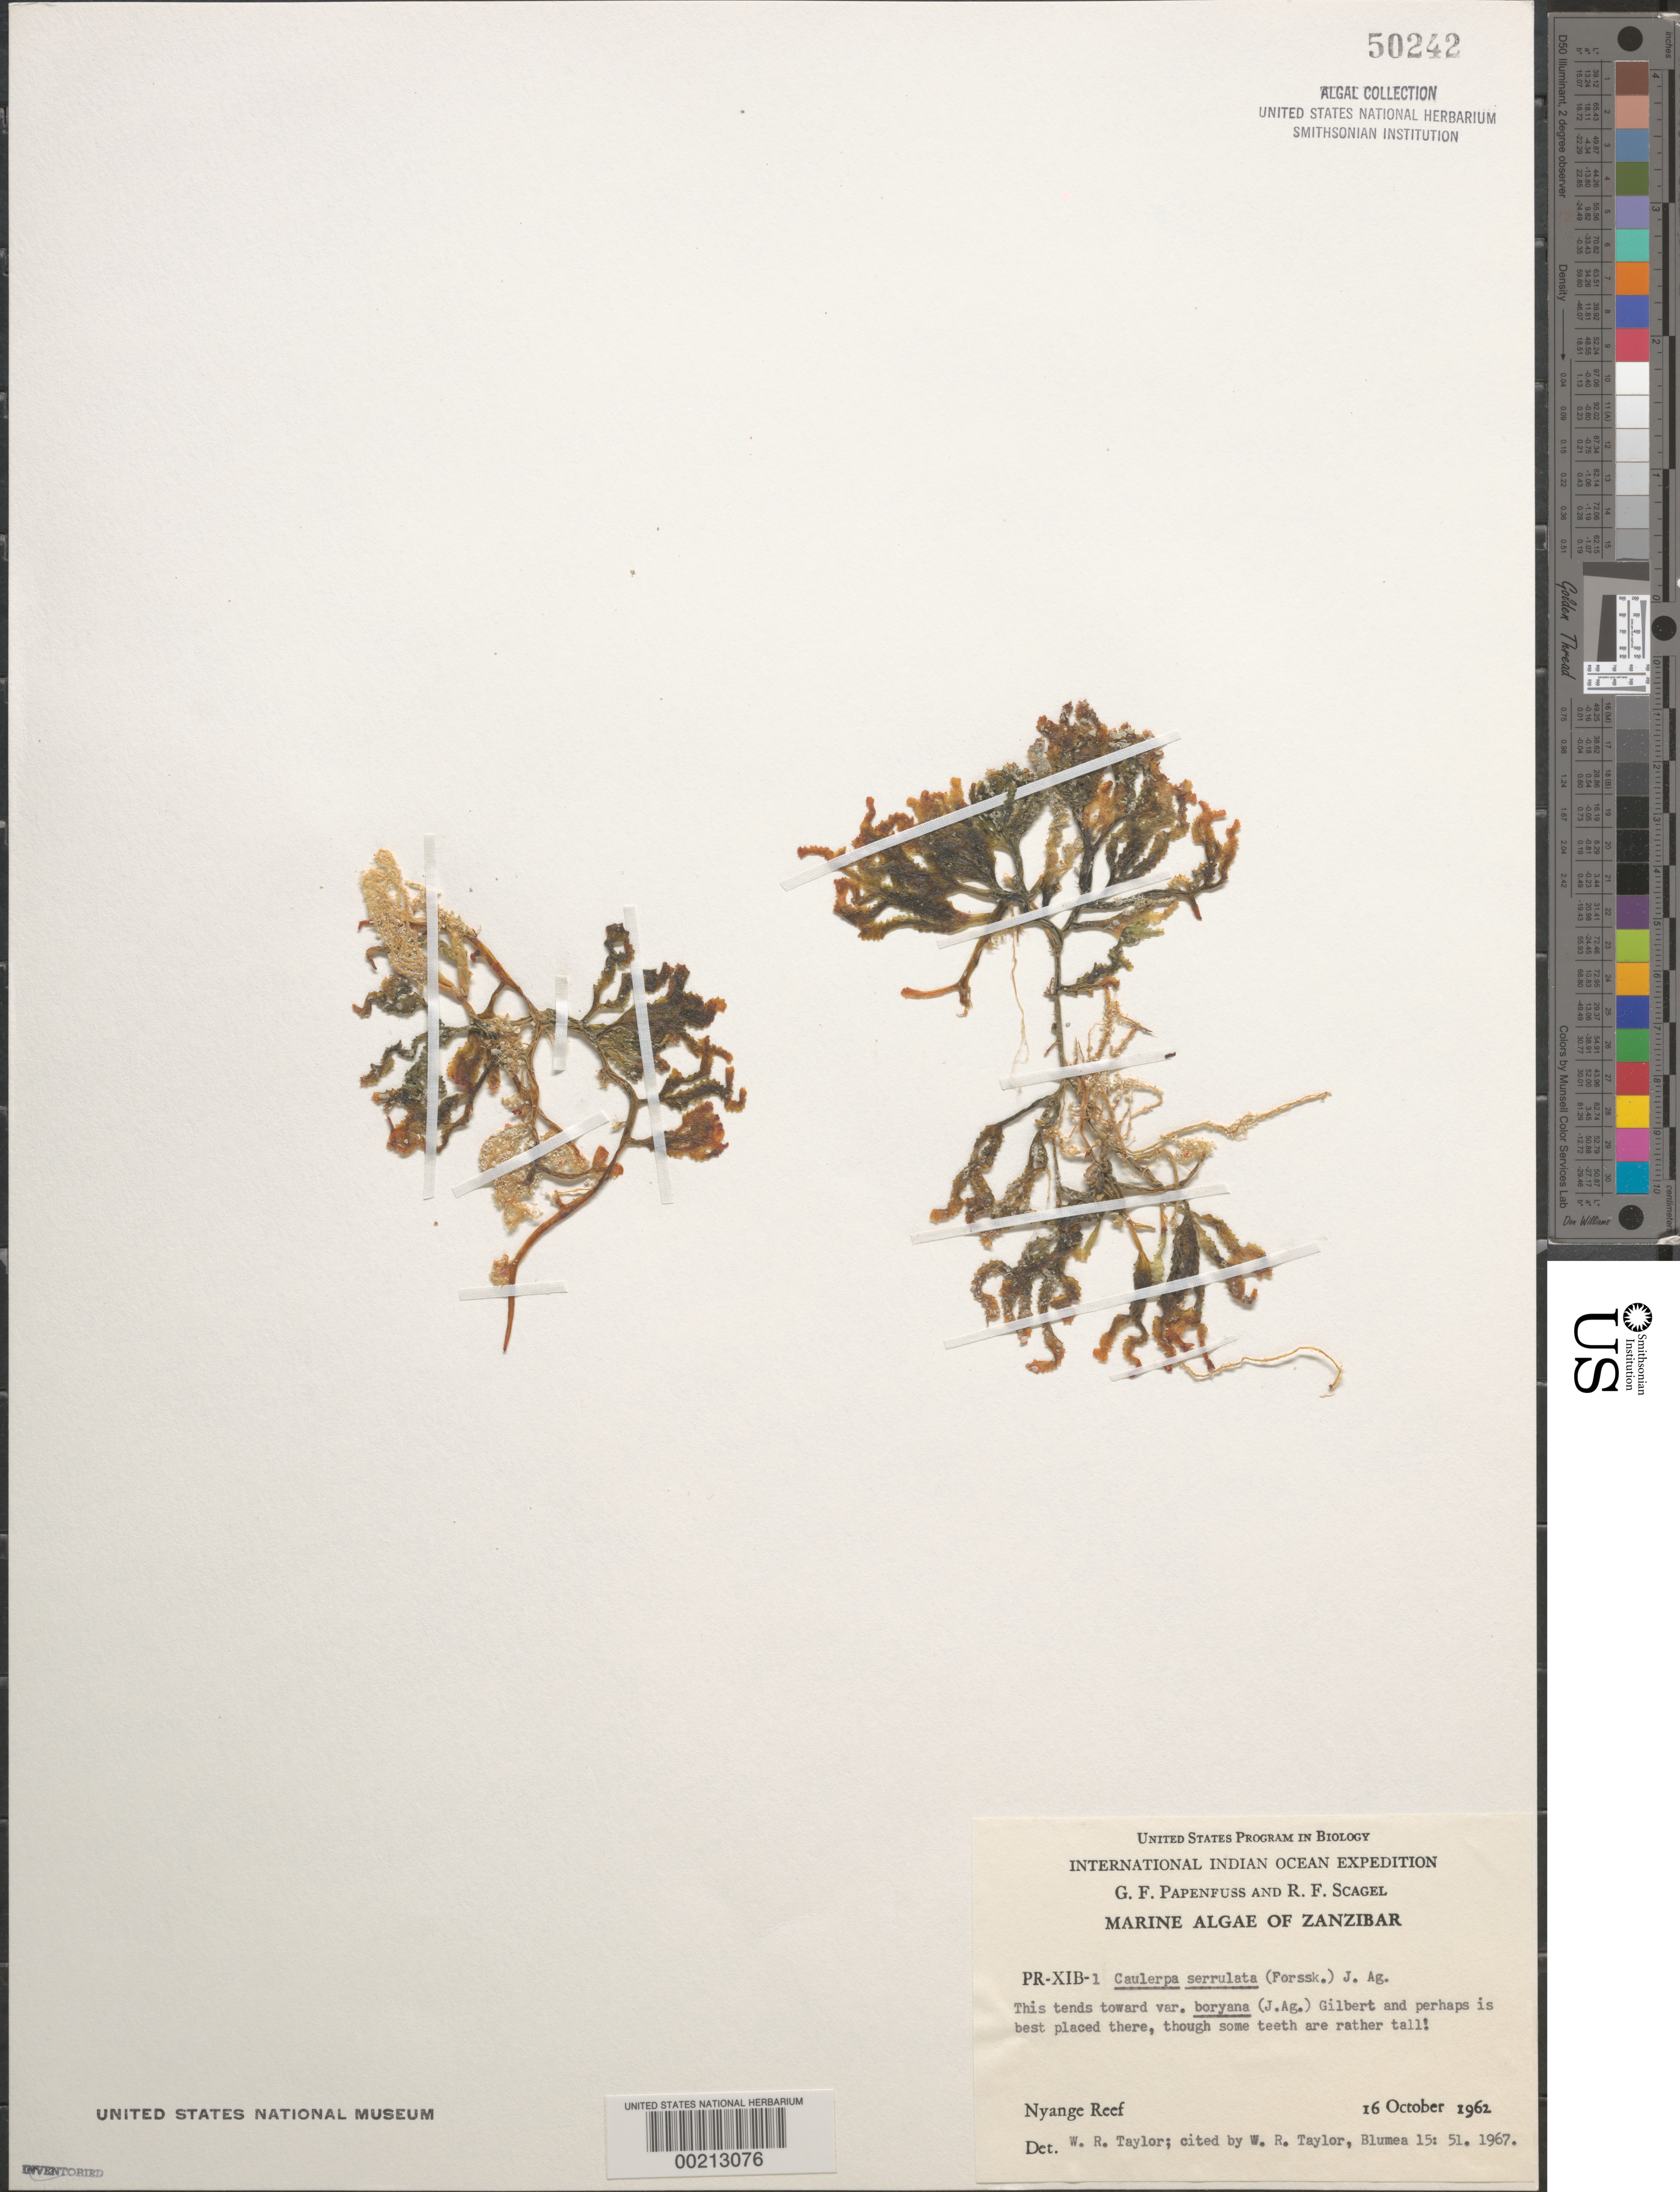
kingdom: Plantae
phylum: Chlorophyta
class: Ulvophyceae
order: Bryopsidales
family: Caulerpaceae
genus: Caulerpa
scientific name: Caulerpa serrulata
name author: (Forssk.) J. Agardh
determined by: Taylor, William R.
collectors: G. Papenfuss & R. F. Scagel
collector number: PR-XIB-1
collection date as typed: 16 Oct 1962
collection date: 1962-10-16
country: Tanzania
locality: Nyange reef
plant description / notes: International Indian Ocean Expedition, 1962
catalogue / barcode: US 50242